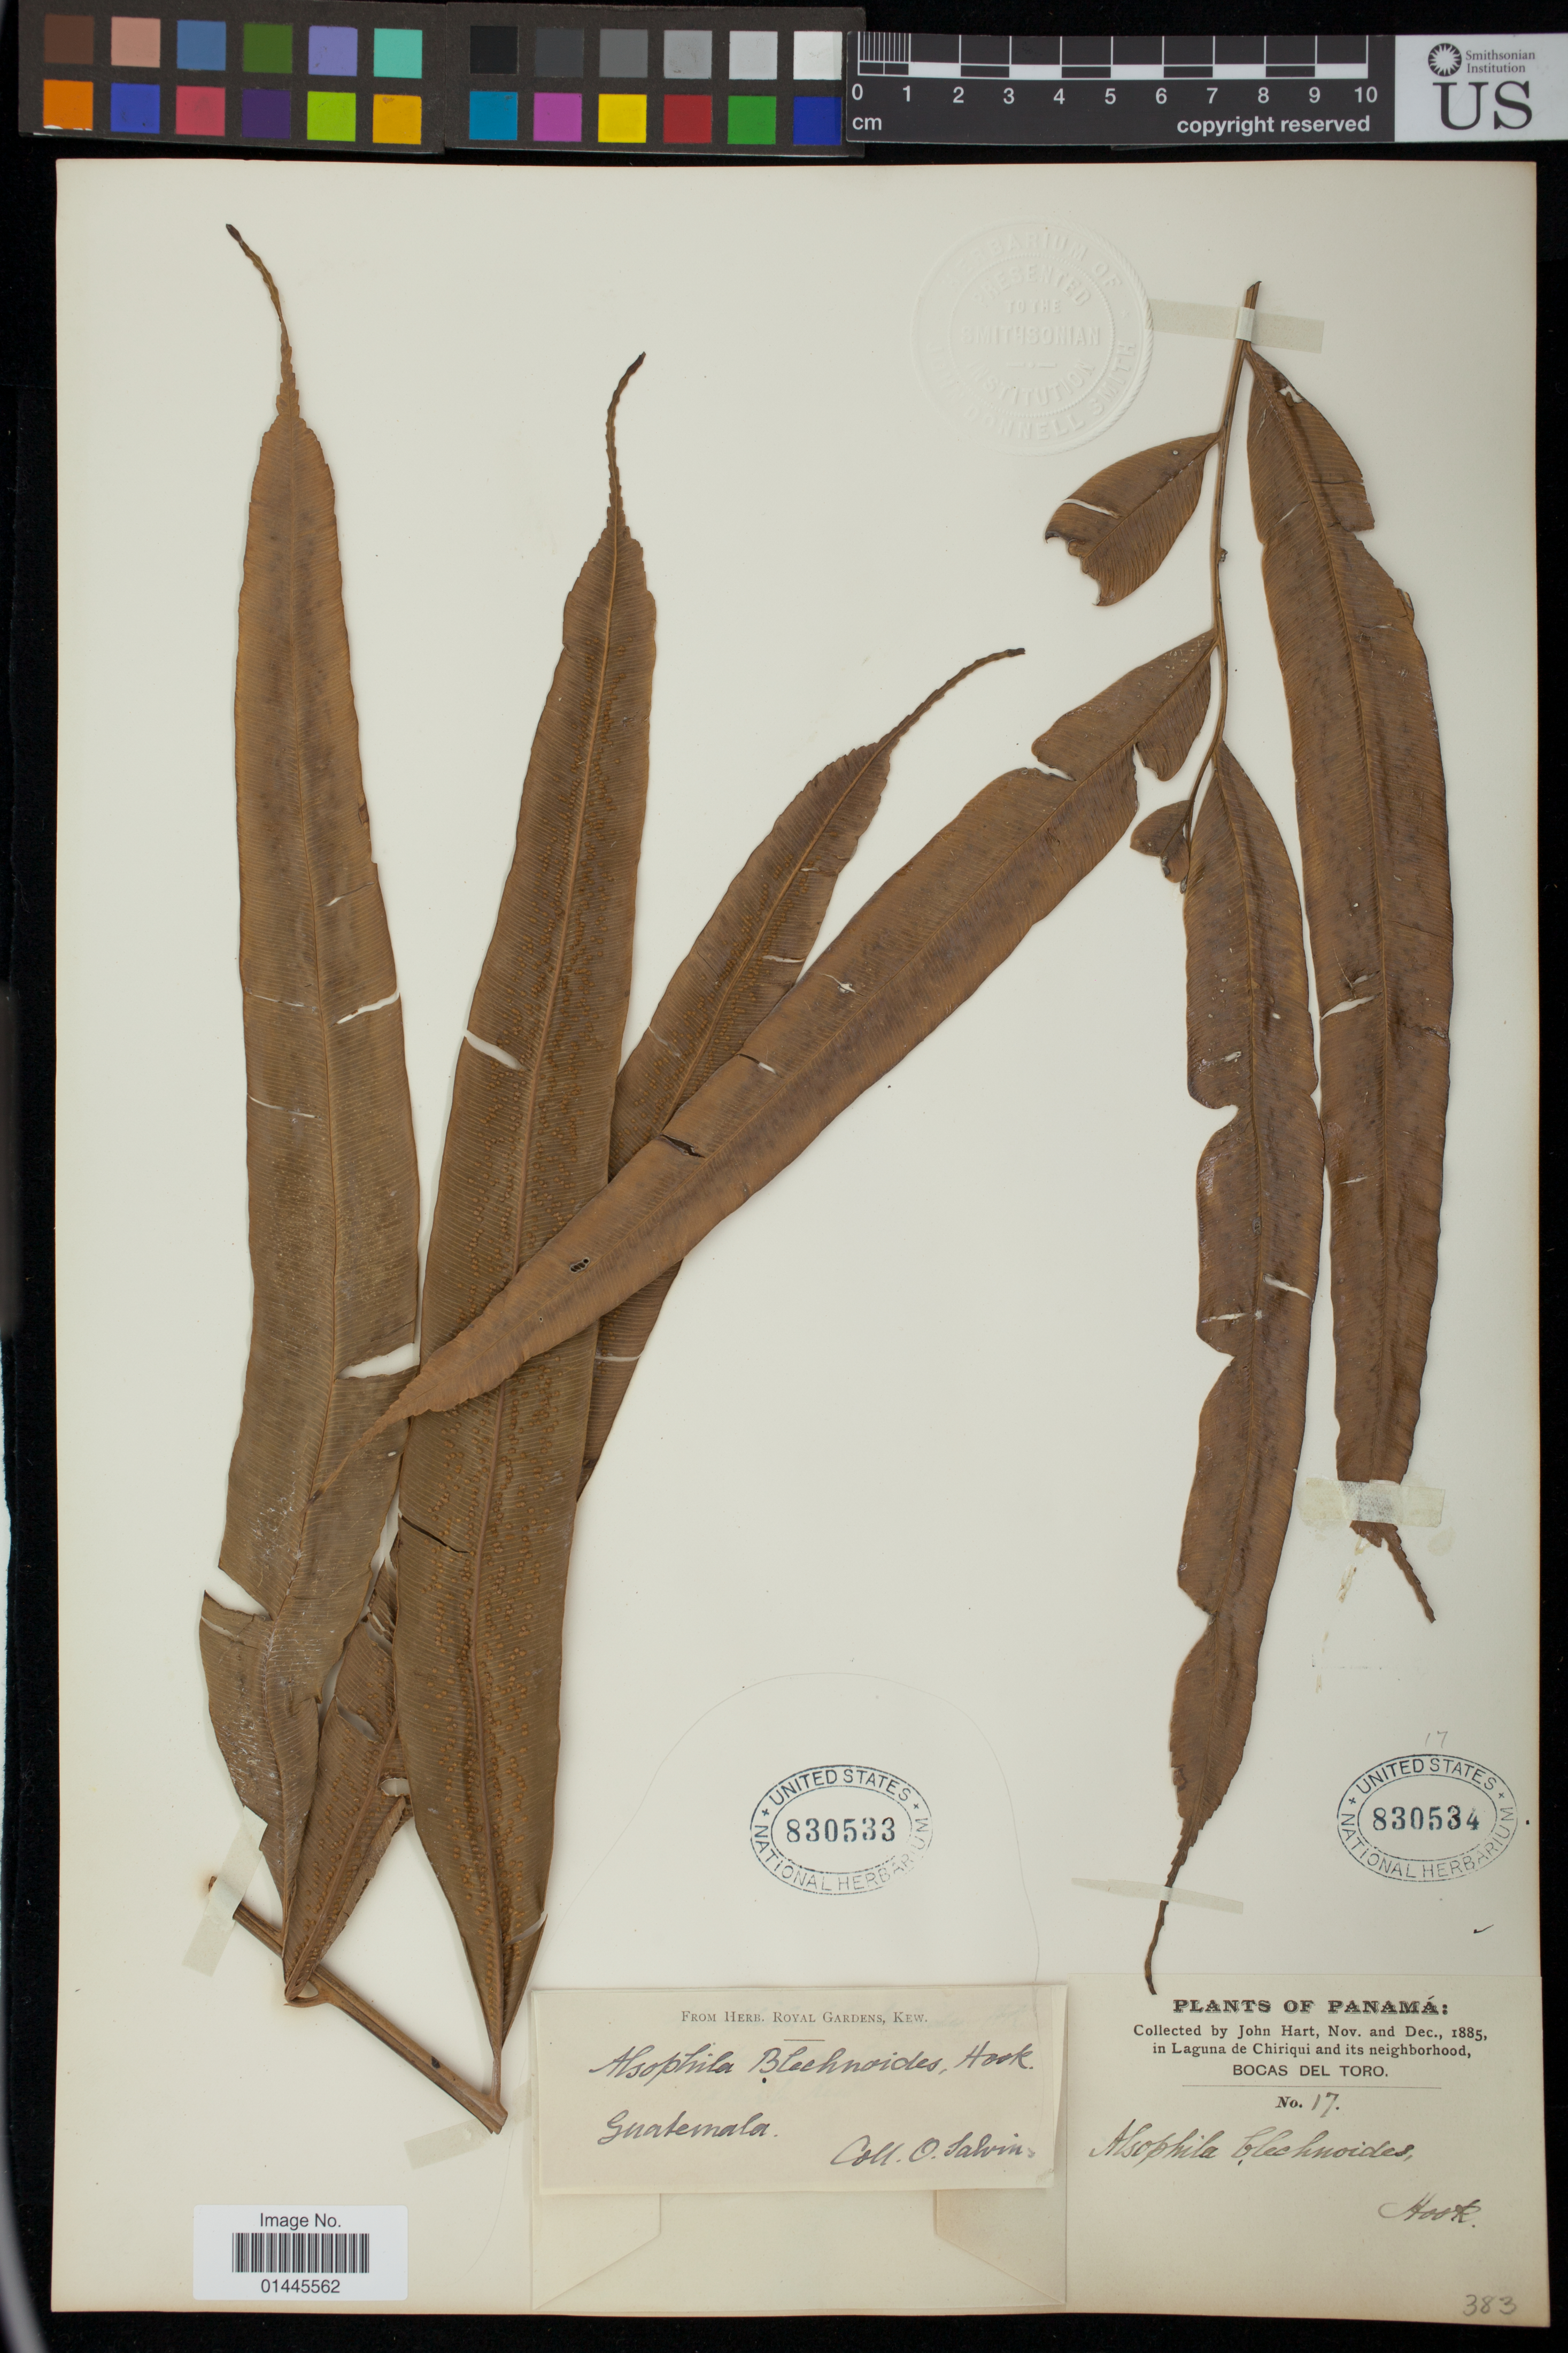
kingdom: Plantae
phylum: Tracheophyta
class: Polypodiopsida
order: Cyatheales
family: Cyatheaceae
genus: Alsophila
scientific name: Alsophila blechnoides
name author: Hook.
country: Guatemala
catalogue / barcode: US 830533-2